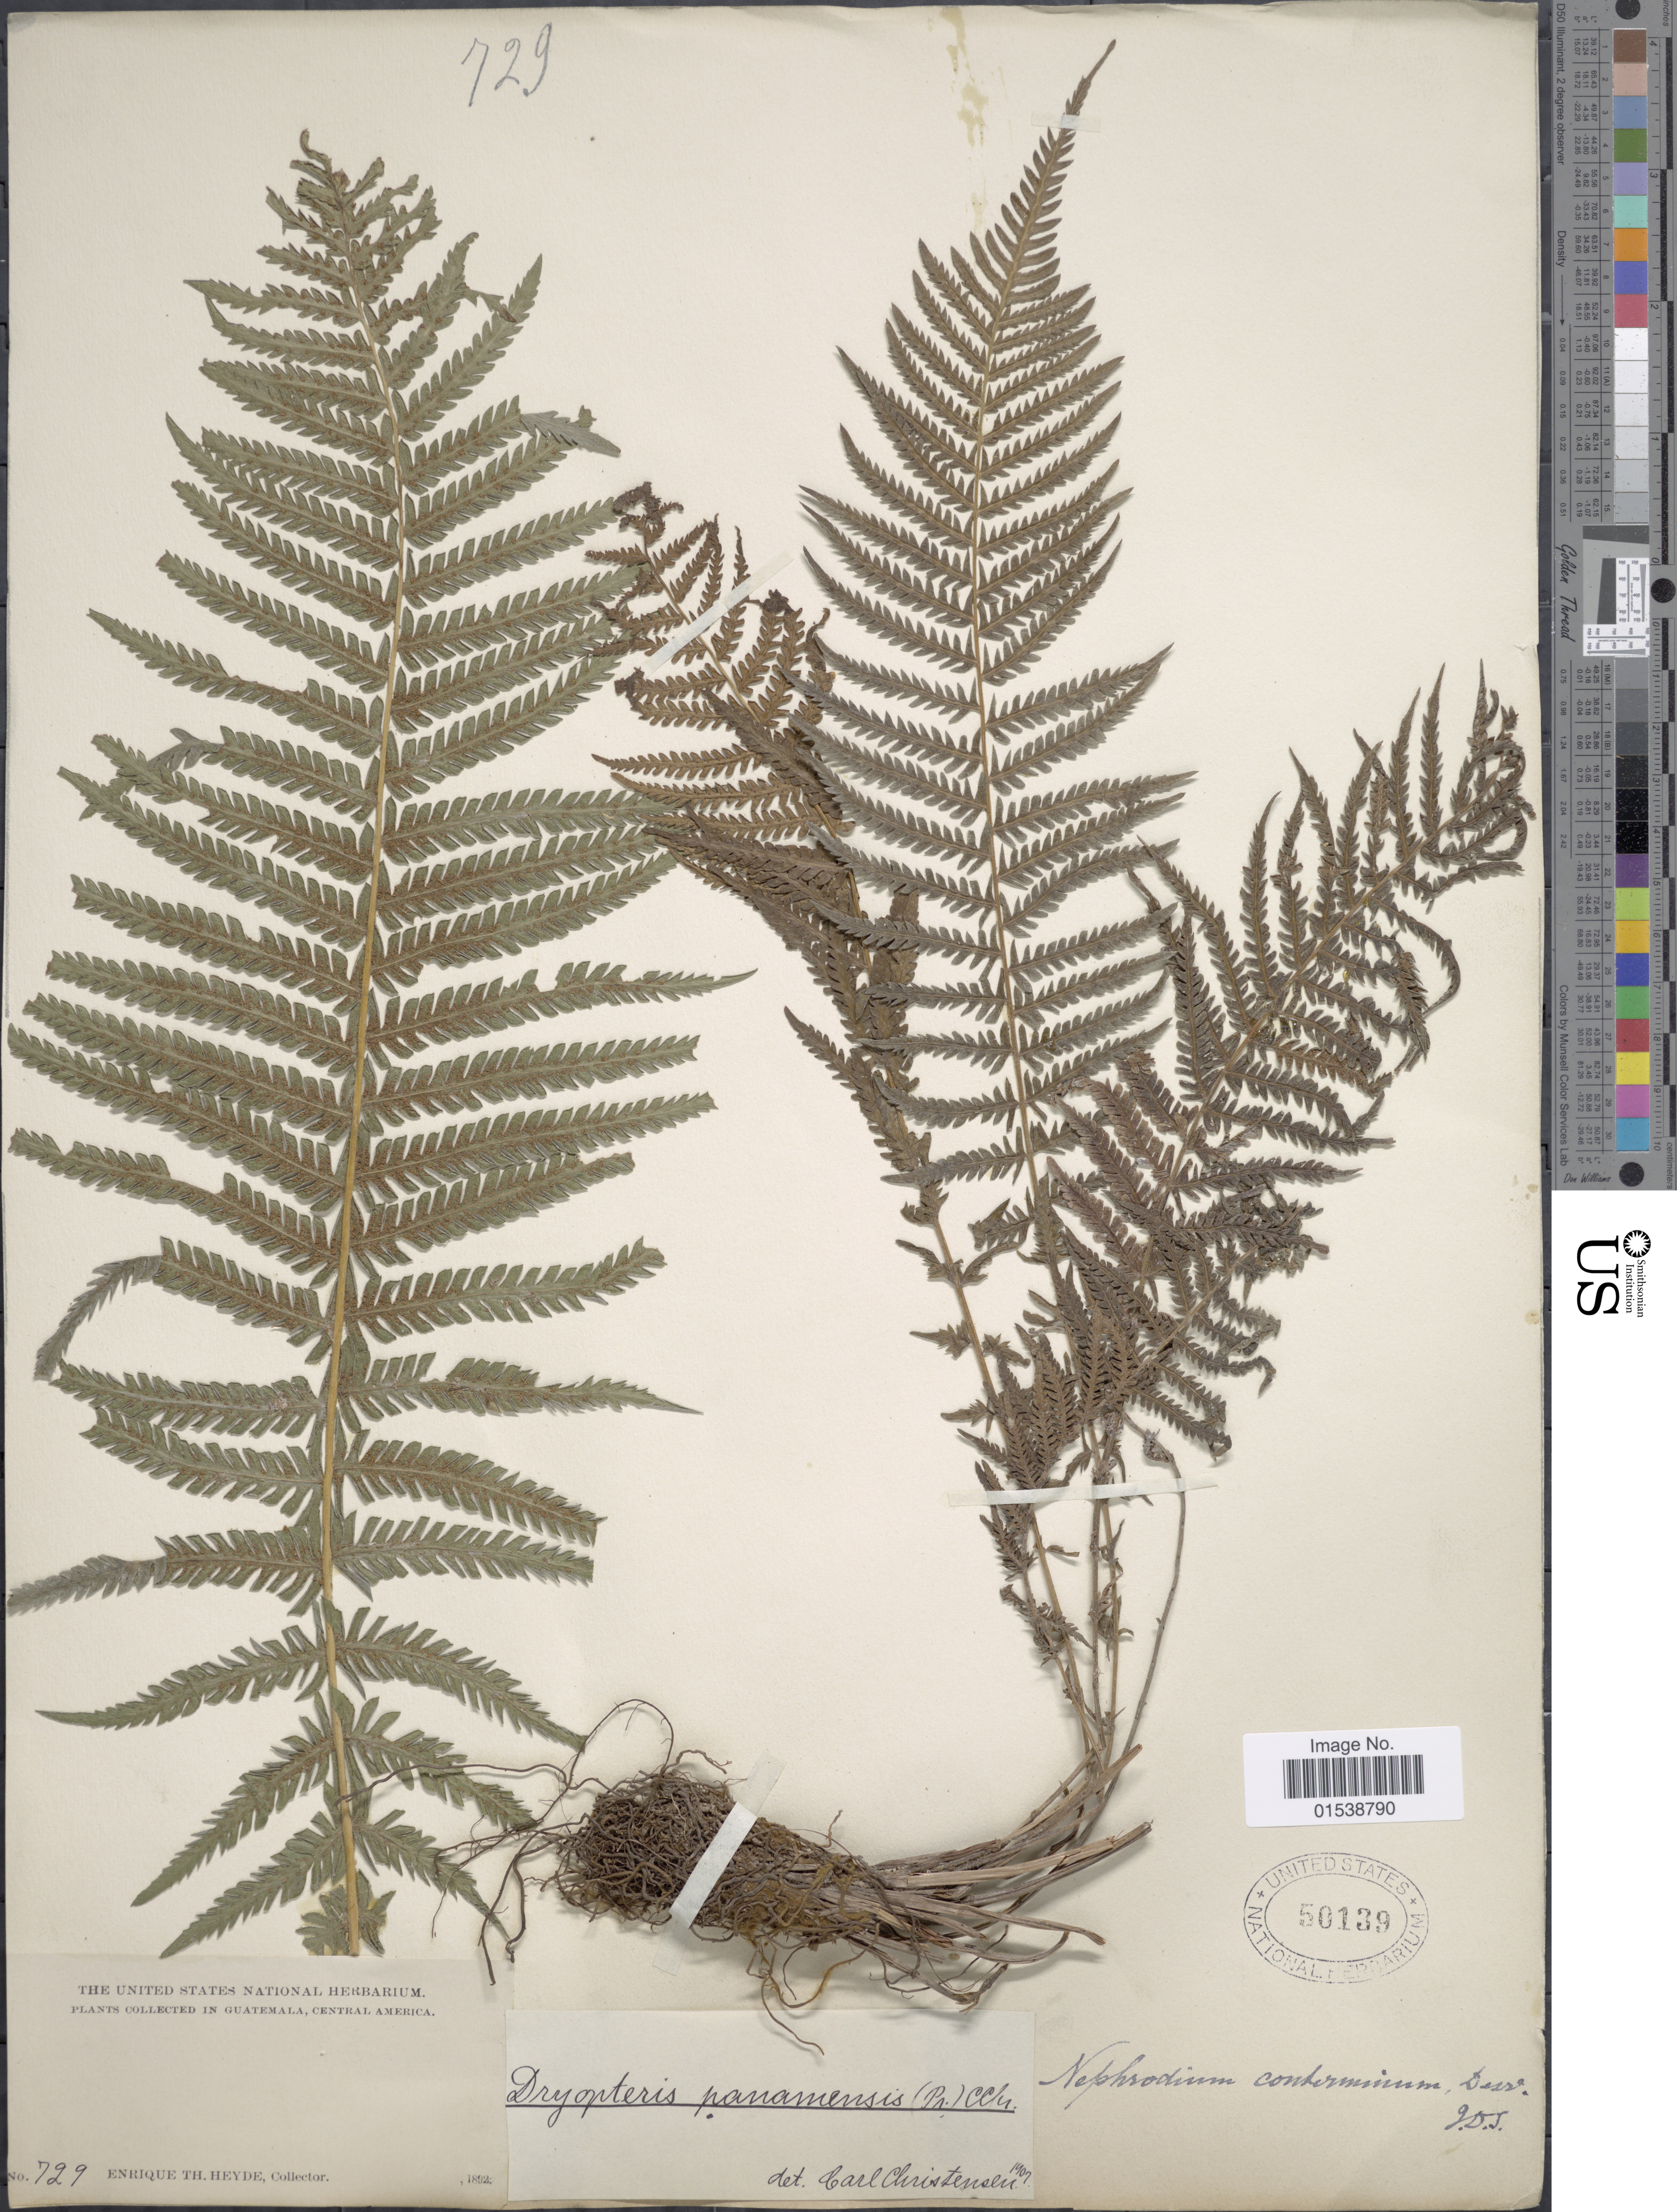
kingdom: Plantae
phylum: Tracheophyta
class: Polypodiopsida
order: Polypodiales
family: Thelypteridaceae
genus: Amauropelta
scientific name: Amauropelta resinifera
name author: (Desv.) Pic. Serm.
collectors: E. T. Heyde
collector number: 729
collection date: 1892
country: Guatemala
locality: Guatemala, Central America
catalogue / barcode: US 50139